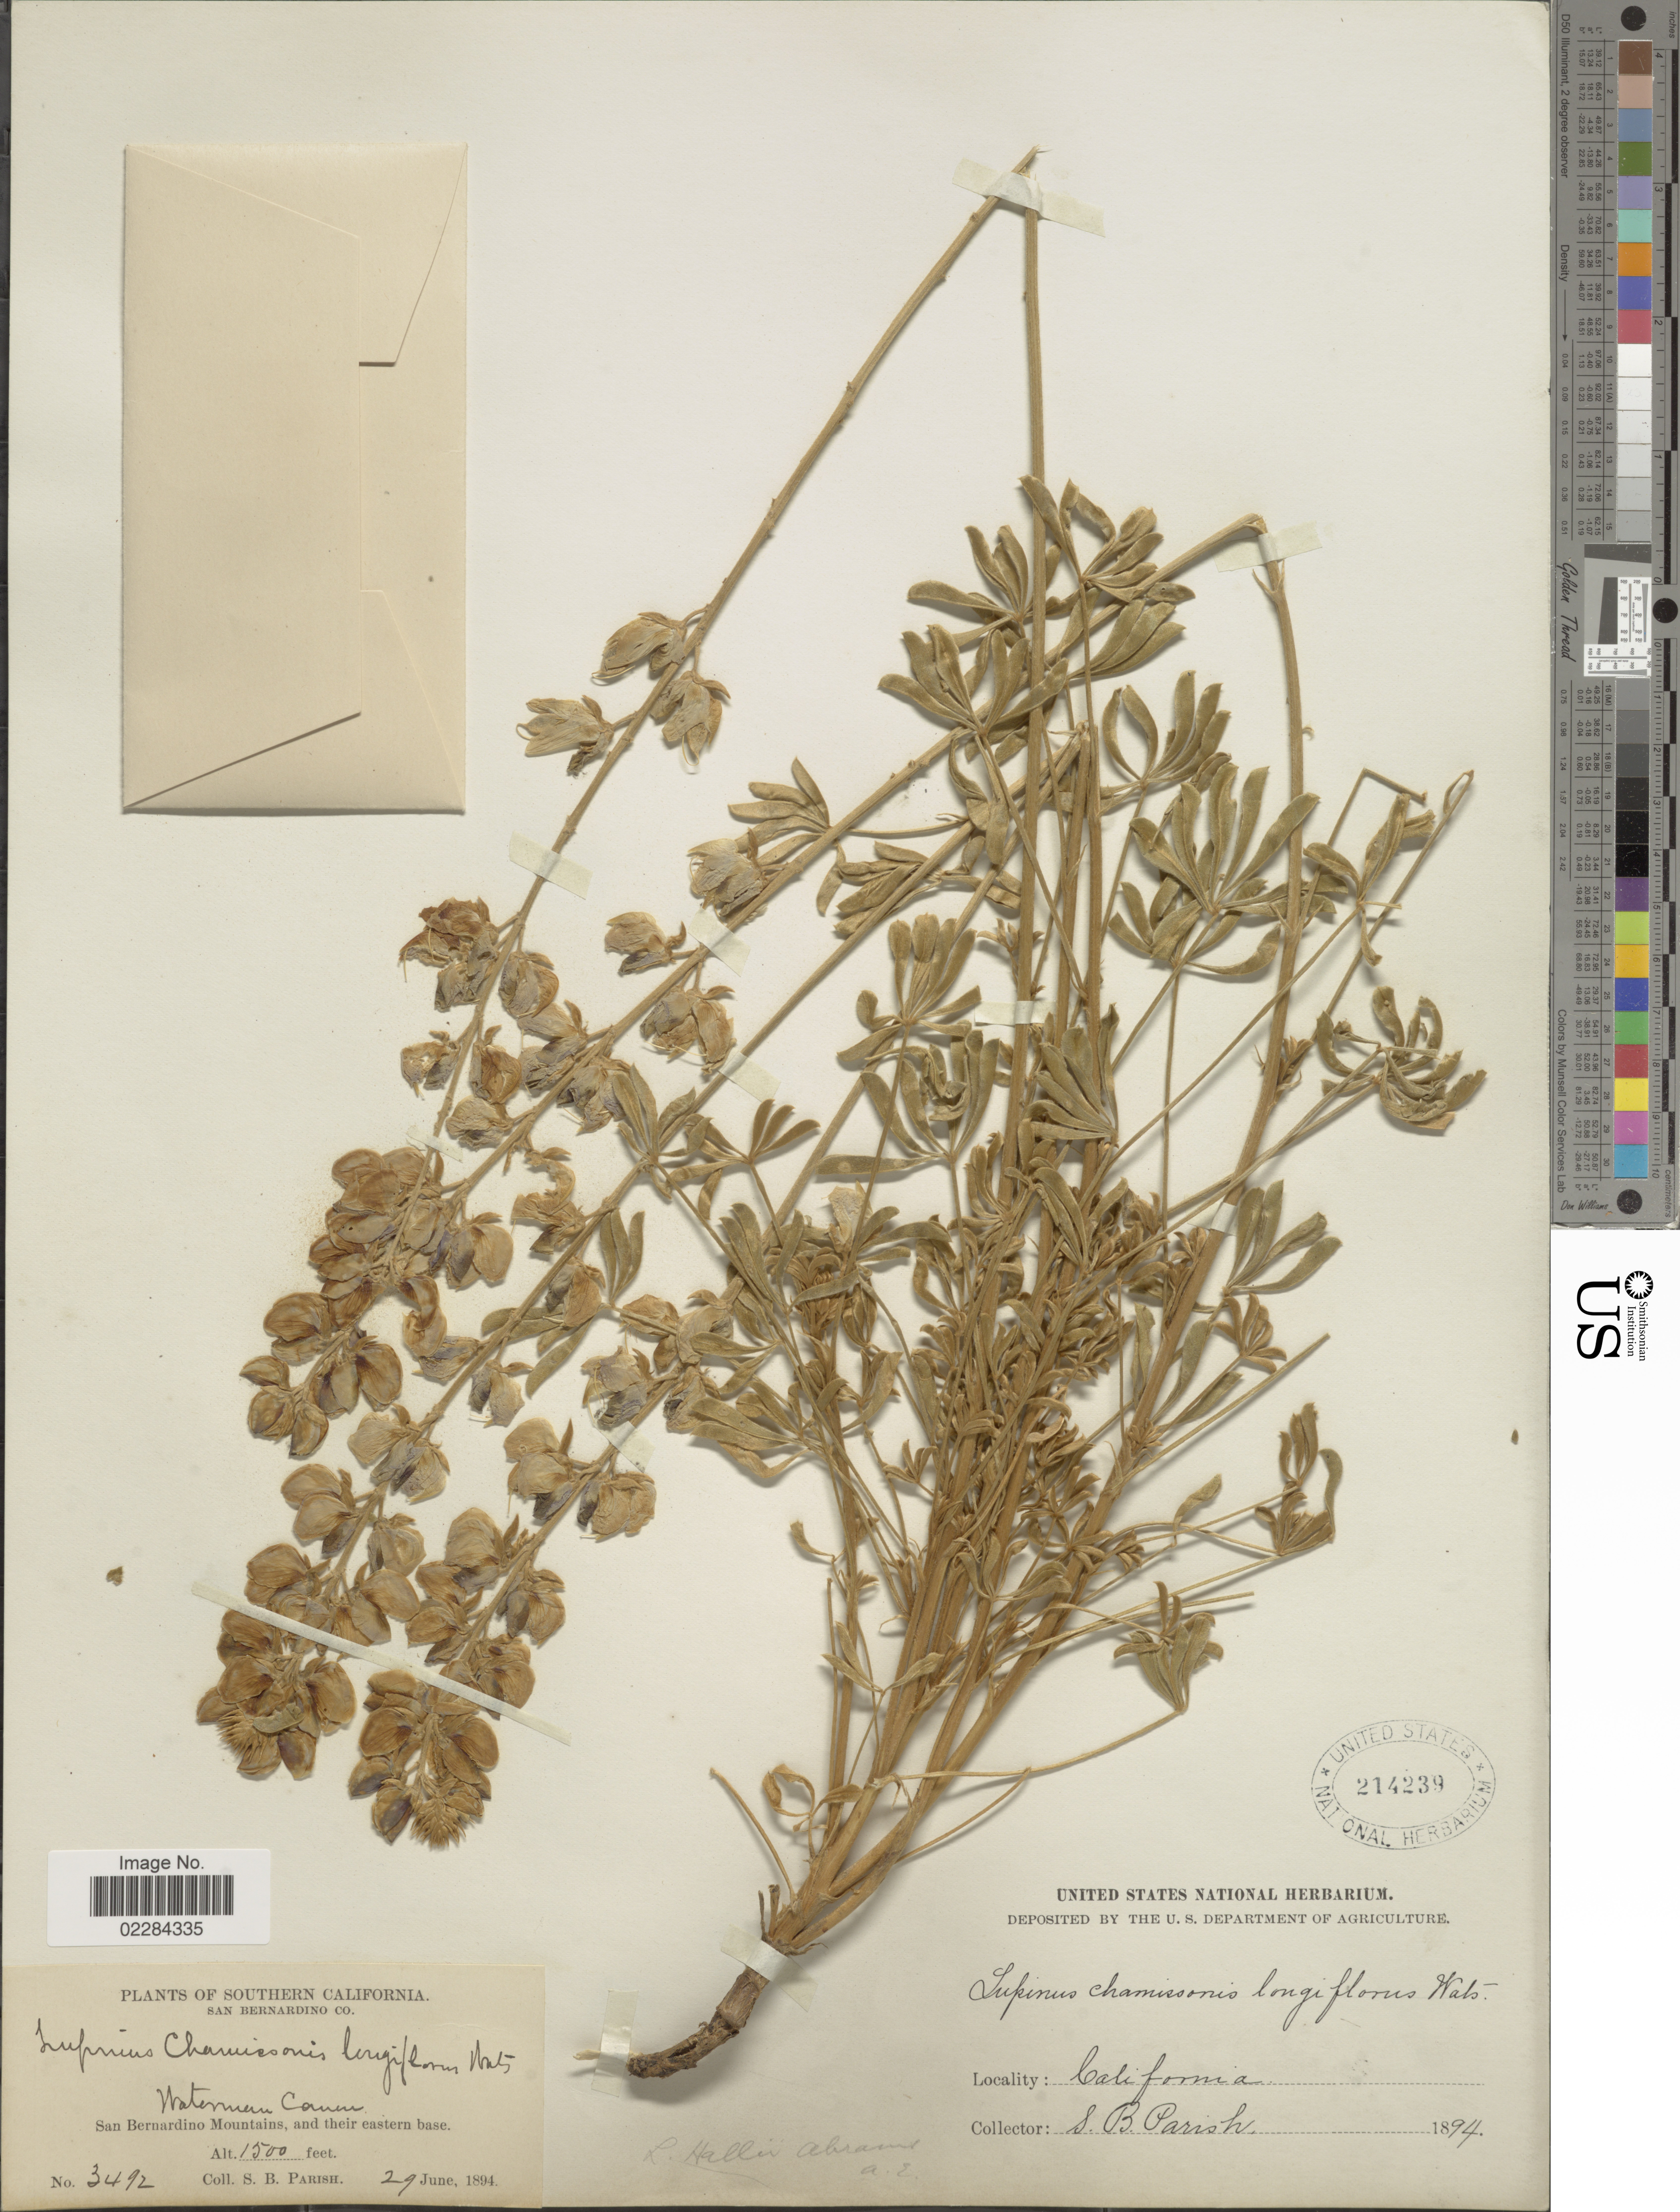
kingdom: Plantae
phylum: Tracheophyta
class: Magnoliopsida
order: Fabales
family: Fabaceae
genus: Lupinus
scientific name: Lupinus excubitus var. hallii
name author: (Abrams) C.P. Sm.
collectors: S. B. Parish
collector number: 3492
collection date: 1894-06-29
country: United States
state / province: California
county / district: San Bernardino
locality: Southern California. San Bernardino Co. Waterman Canon. San Bernardino Mountains, and their eastern base.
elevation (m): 457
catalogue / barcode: US 214239